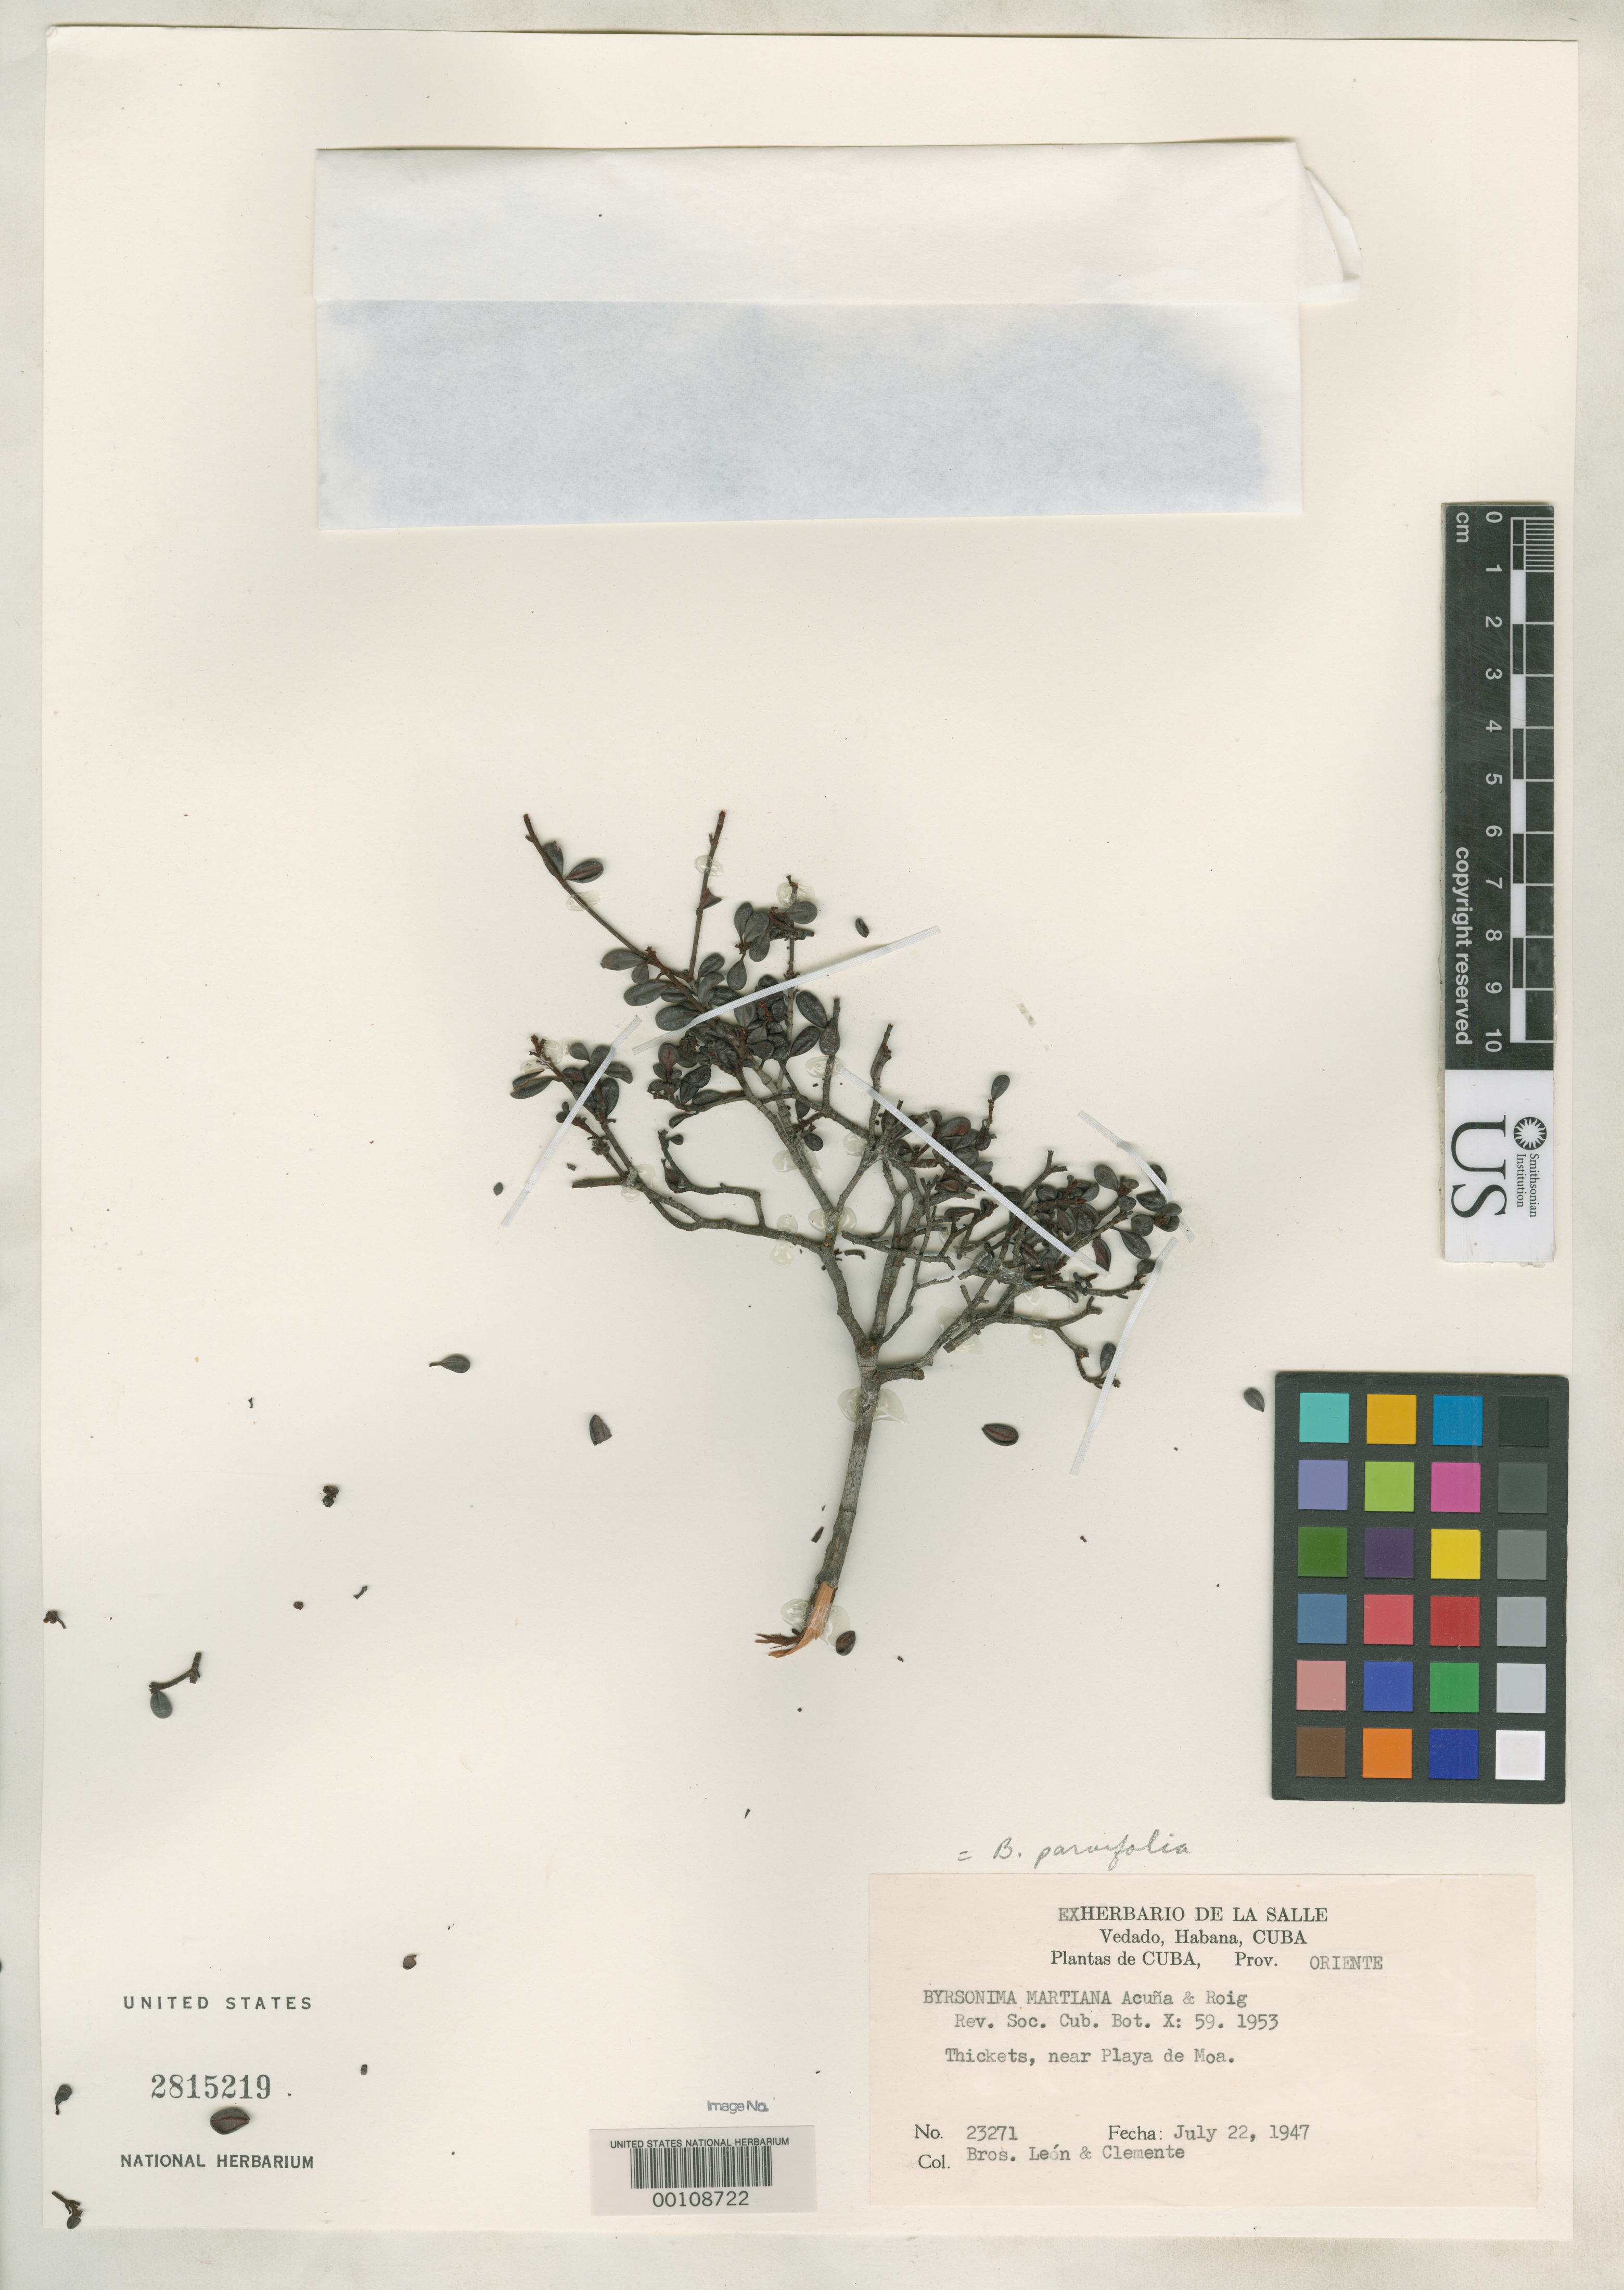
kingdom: Plantae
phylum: Tracheophyta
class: Magnoliopsida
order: Malpighiales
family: Malpighiaceae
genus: Byrsonima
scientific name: Byrsonima martiana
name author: Acuña & Roig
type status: Isotype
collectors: Bro. León & A. Clément Téteau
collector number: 23271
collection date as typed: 22 Jul 1947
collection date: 1947-07-22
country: Cuba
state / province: Oriente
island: Greater Antilles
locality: Near Playa de Moa.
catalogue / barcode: US 2815219